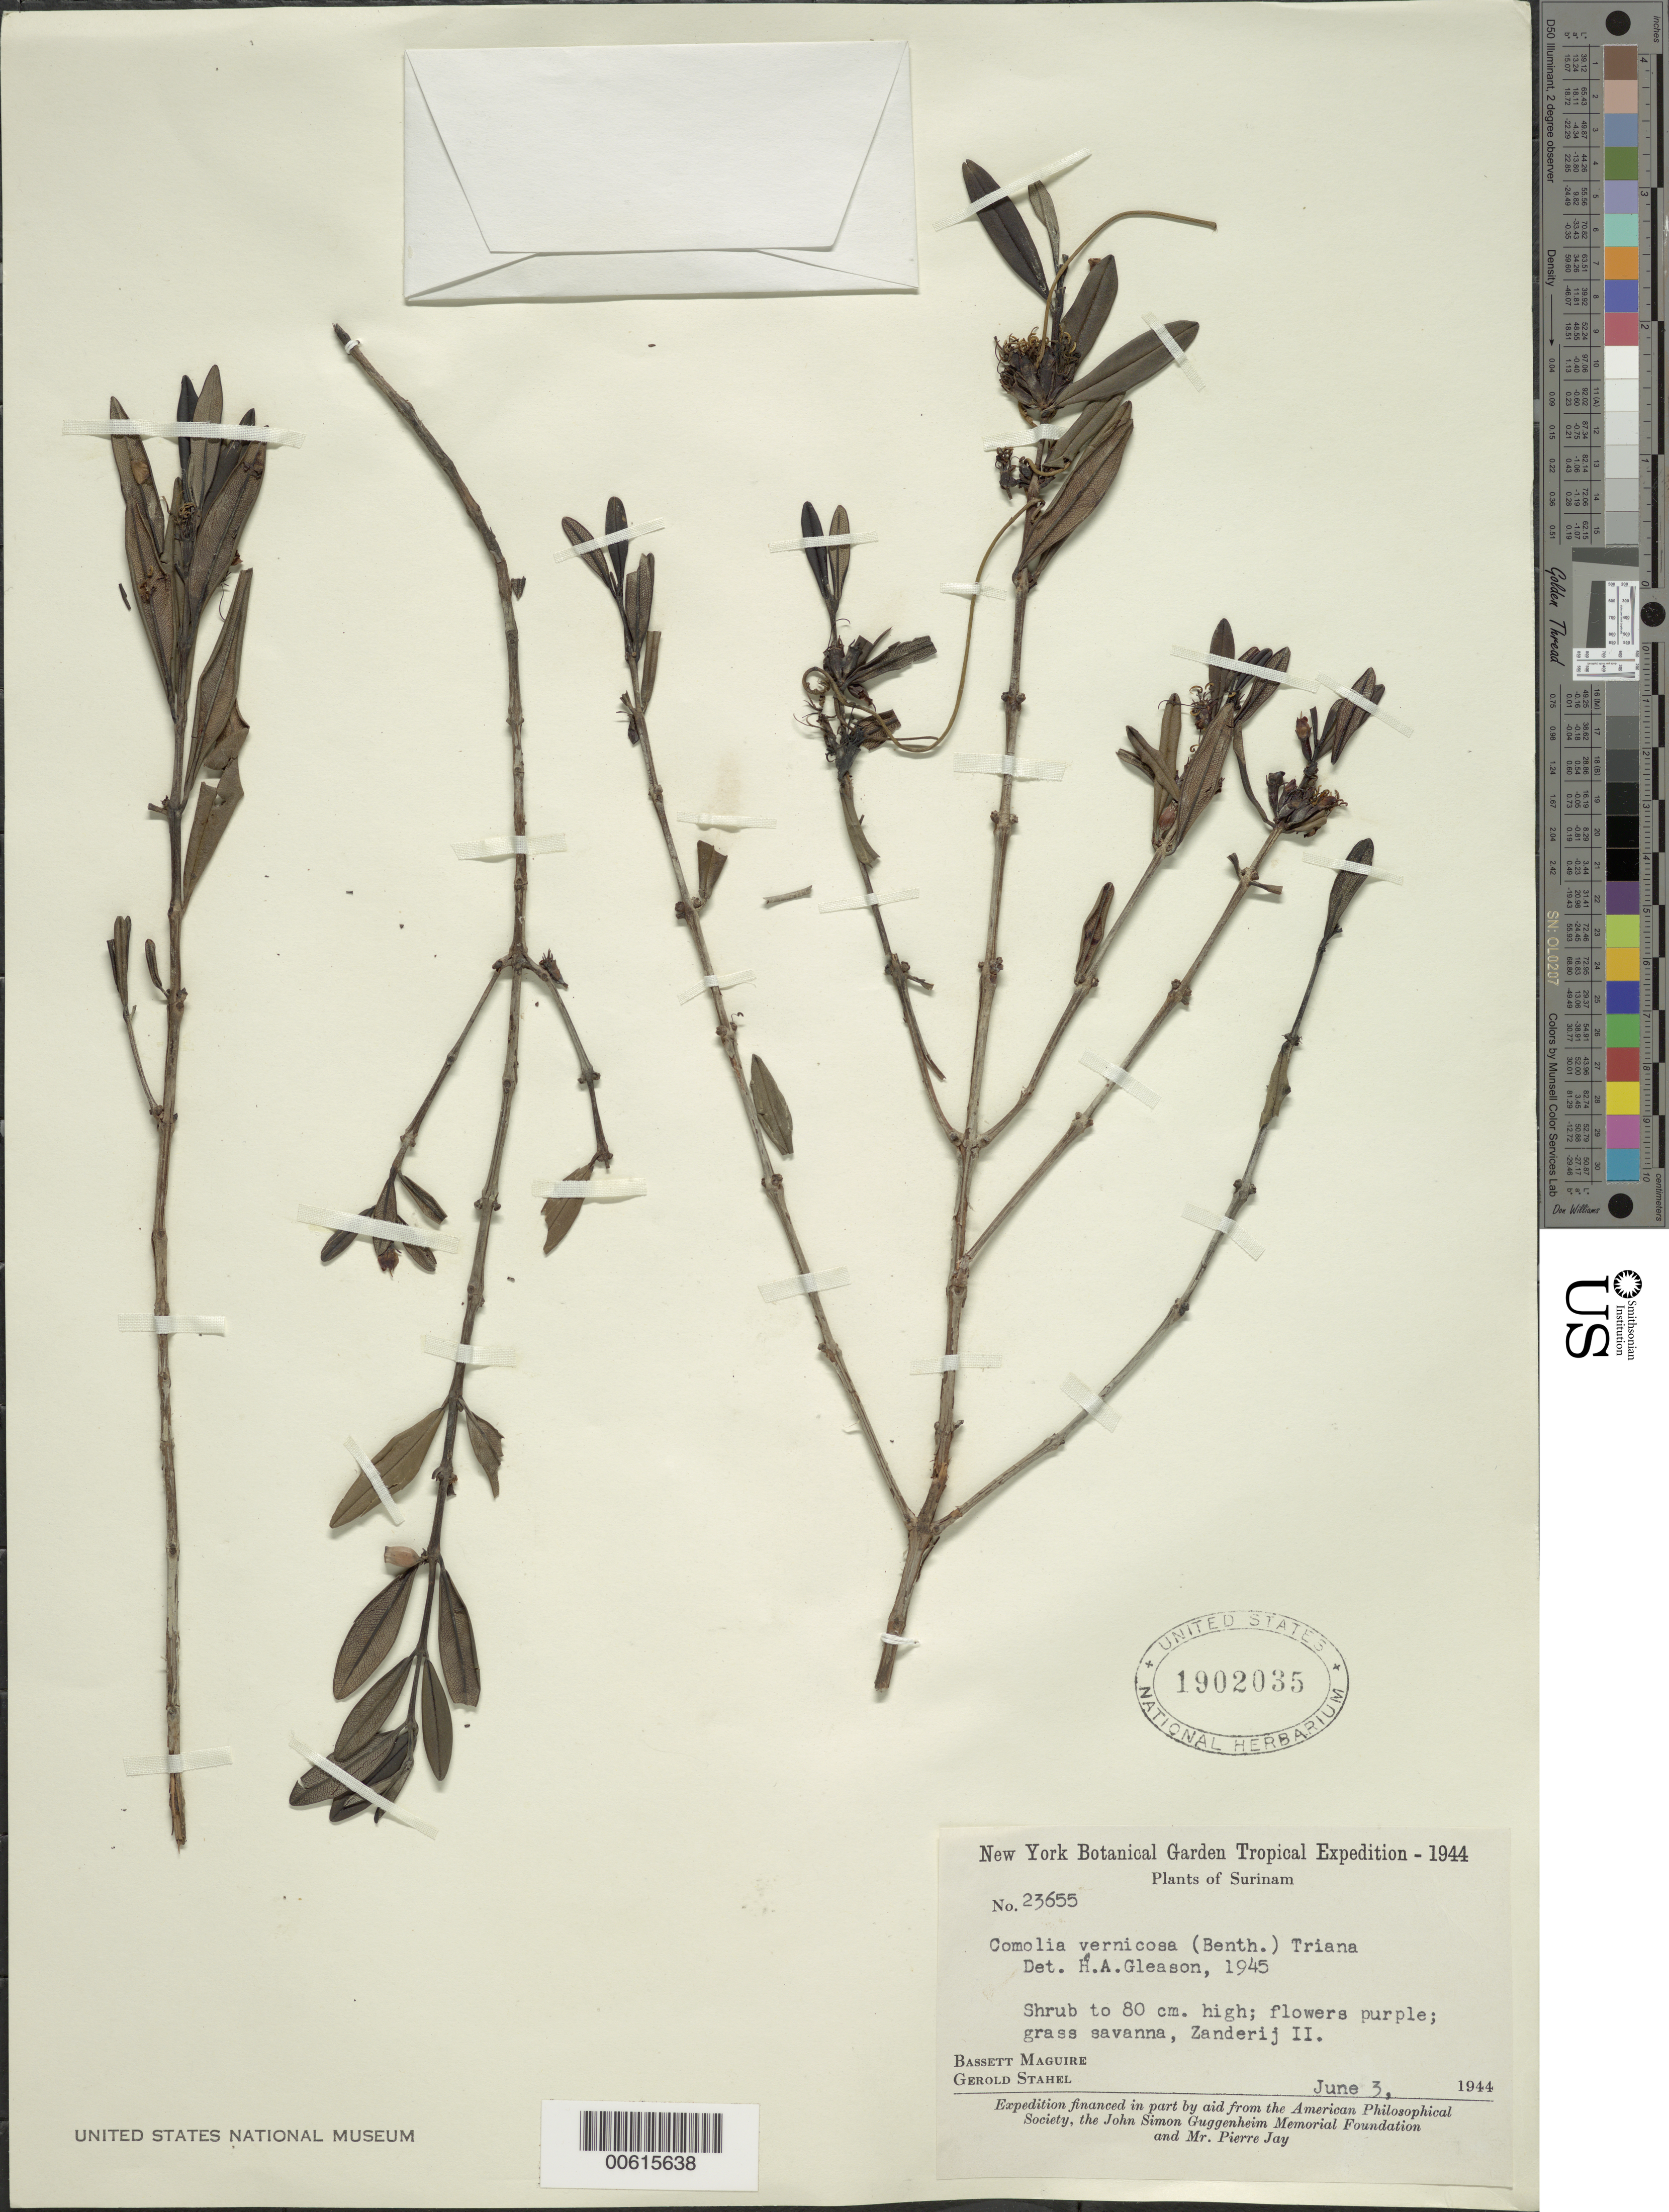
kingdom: Plantae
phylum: Tracheophyta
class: Magnoliopsida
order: Myrtales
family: Melastomataceae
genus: Leiostegia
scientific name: Leiostegia vernicosa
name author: Benth.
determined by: Nunes da Silva, Diego, (RB), Jardim Botanico do Rio de Janeiro - Herbario (BRAZIL)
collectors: B. Maguire & G. Stahel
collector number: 23655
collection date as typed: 3-Jun-44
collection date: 1944-06-03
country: Suriname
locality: Zanderij Is, Sectie O, km 70, along railroad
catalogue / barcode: US 1902035